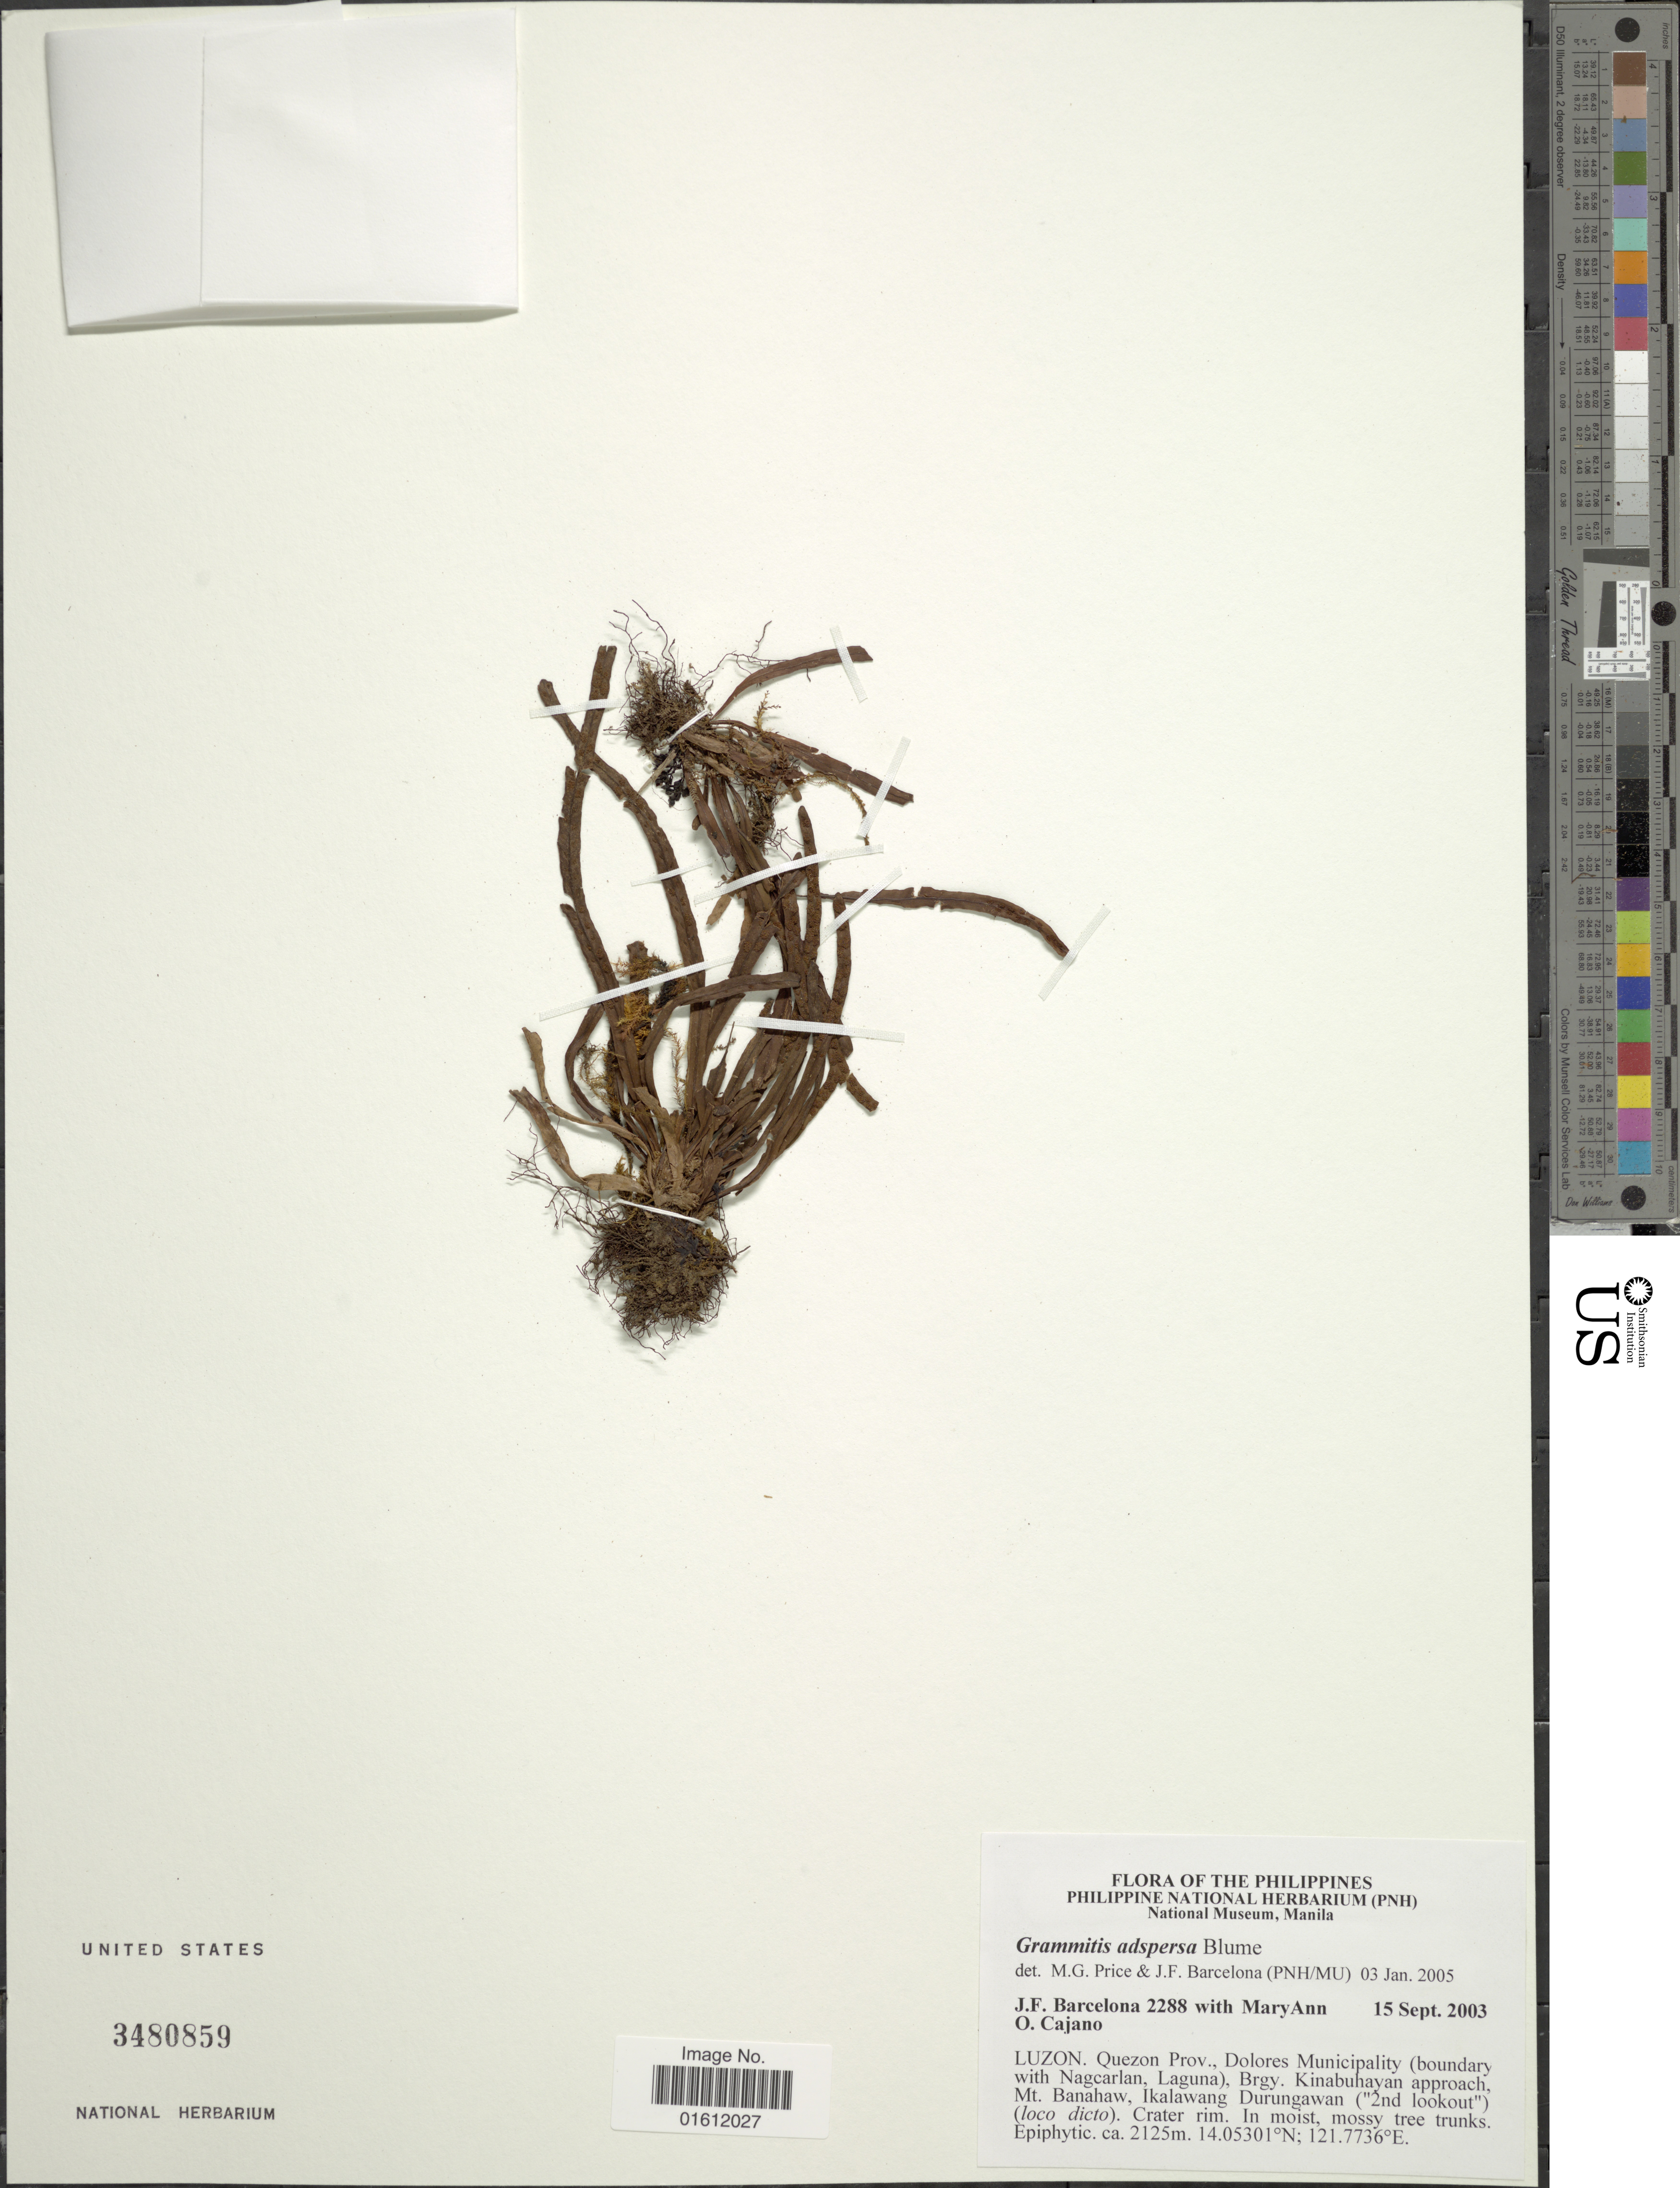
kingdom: Plantae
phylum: Tracheophyta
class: Polypodiopsida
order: Polypodiales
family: Polypodiaceae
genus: Oreogrammitis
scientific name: Oreogrammitis adspersa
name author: (Blume) Parris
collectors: J. F. Barcelona & M. Cajano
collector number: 2288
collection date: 2003-09-15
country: Philippines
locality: Luzon. Quezon Prov., Dolores Municipality(boundary with Nagcarlan, Laguna) Brgy. Kinabuhayan approach, Mt Banahaw, Ikalawang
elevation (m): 2125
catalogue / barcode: US 3480859